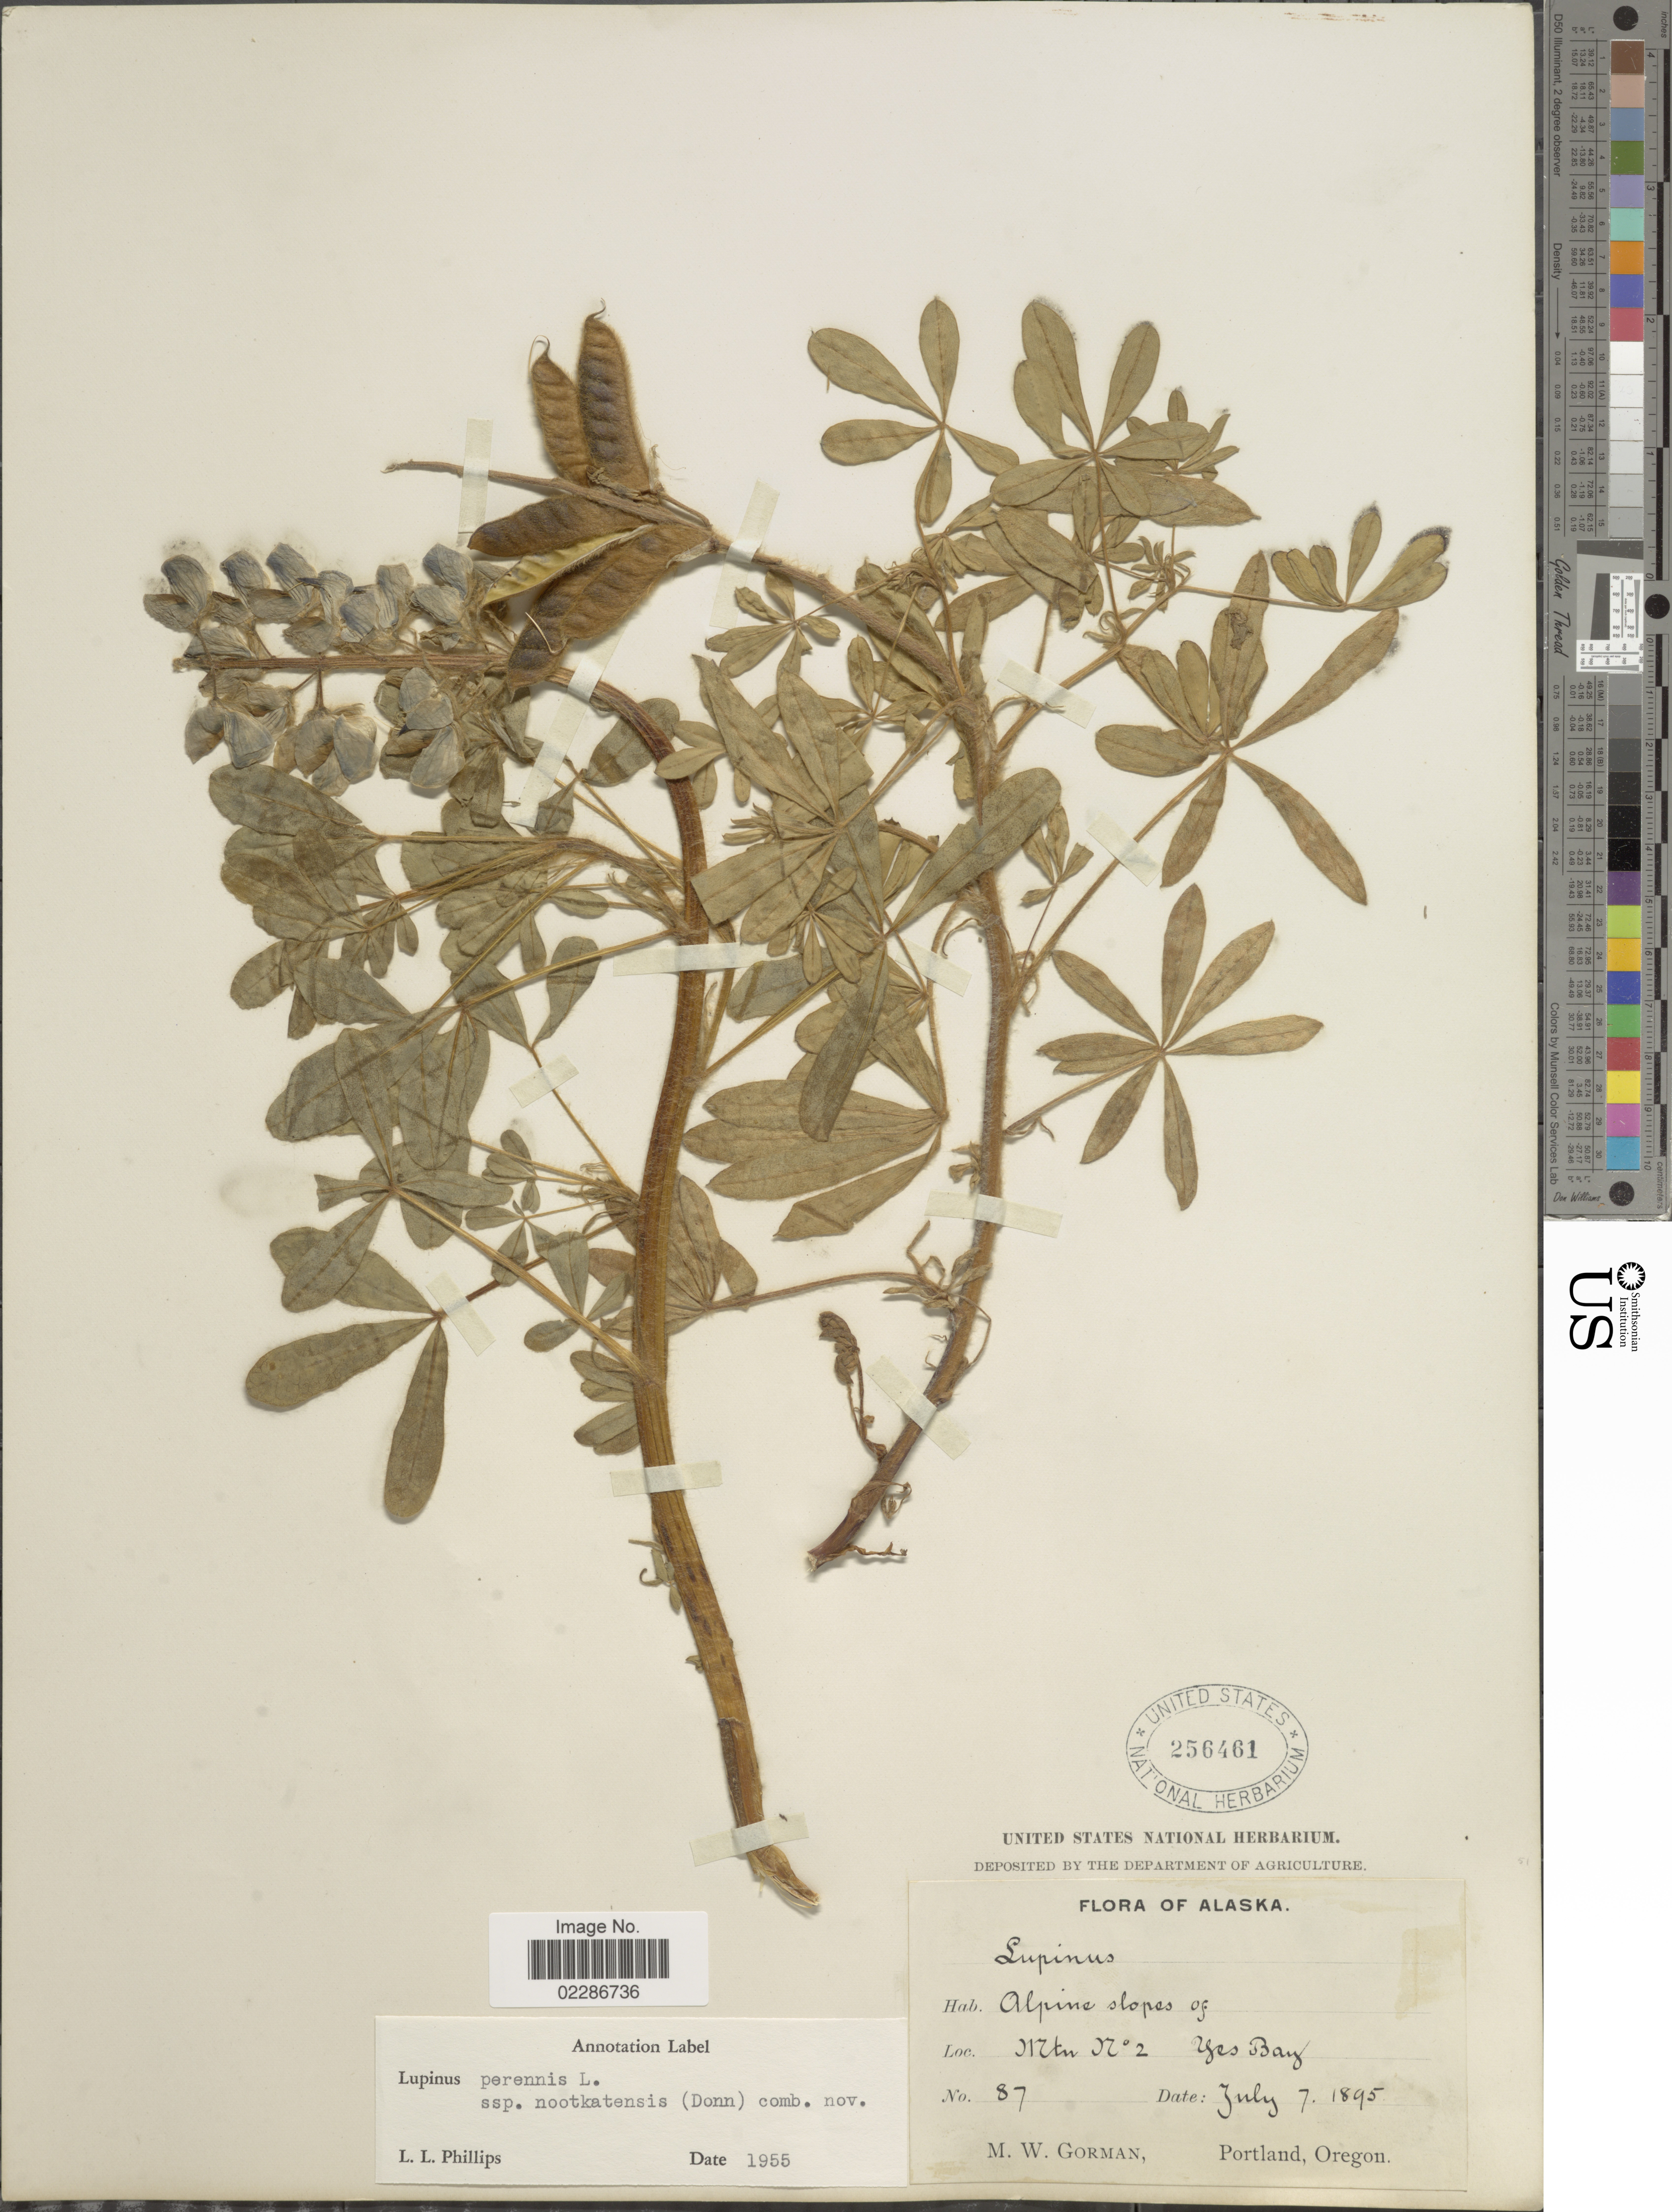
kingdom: Plantae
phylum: Tracheophyta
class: Magnoliopsida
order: Fabales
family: Fabaceae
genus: Lupinus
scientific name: Lupinus perennis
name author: L.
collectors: M. W. Gorman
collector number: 87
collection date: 1895-07-07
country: United States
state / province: Alaska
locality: Alpine slopes of Mtn No 2 Yes Bay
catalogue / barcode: US 256461